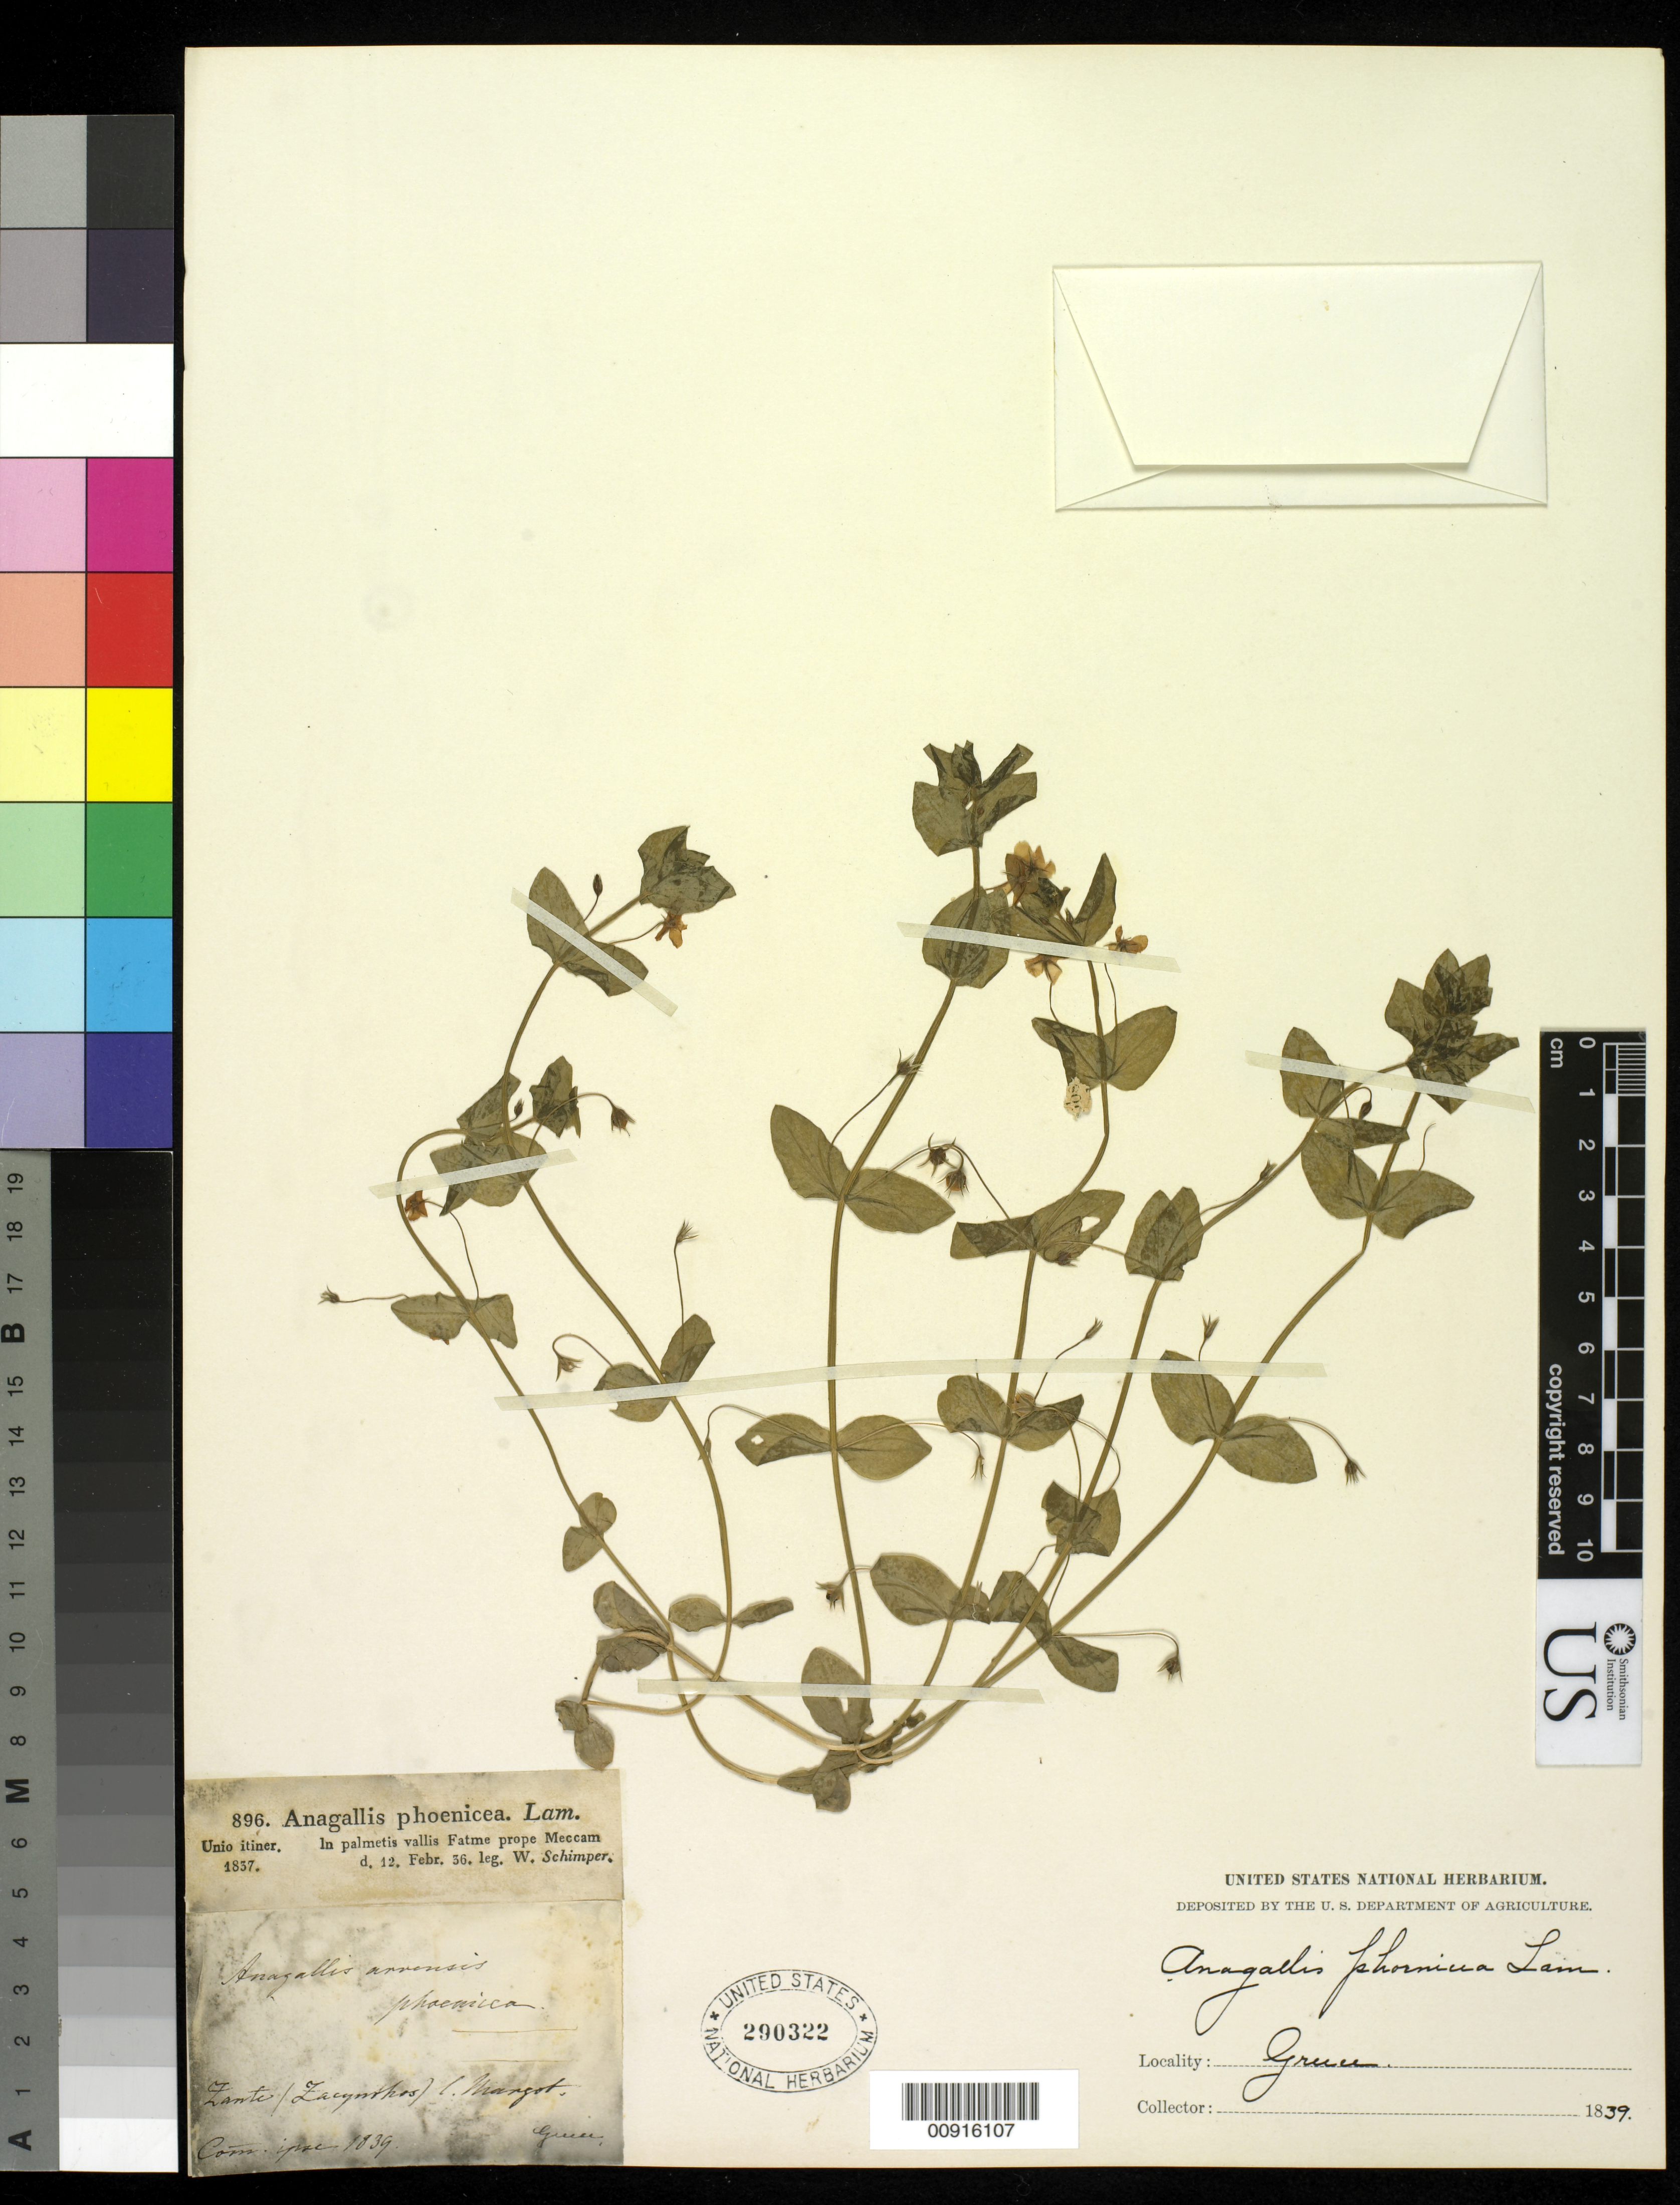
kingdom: Plantae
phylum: Tracheophyta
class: Magnoliopsida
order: Ericales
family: Primulaceae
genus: Anagallis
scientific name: Anagallis phoenicea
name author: Scop.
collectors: W. Schimper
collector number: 896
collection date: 1836-02-12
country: Saudi Arabia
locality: in palmetis vallis Fatme prope Meccam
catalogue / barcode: US 290322